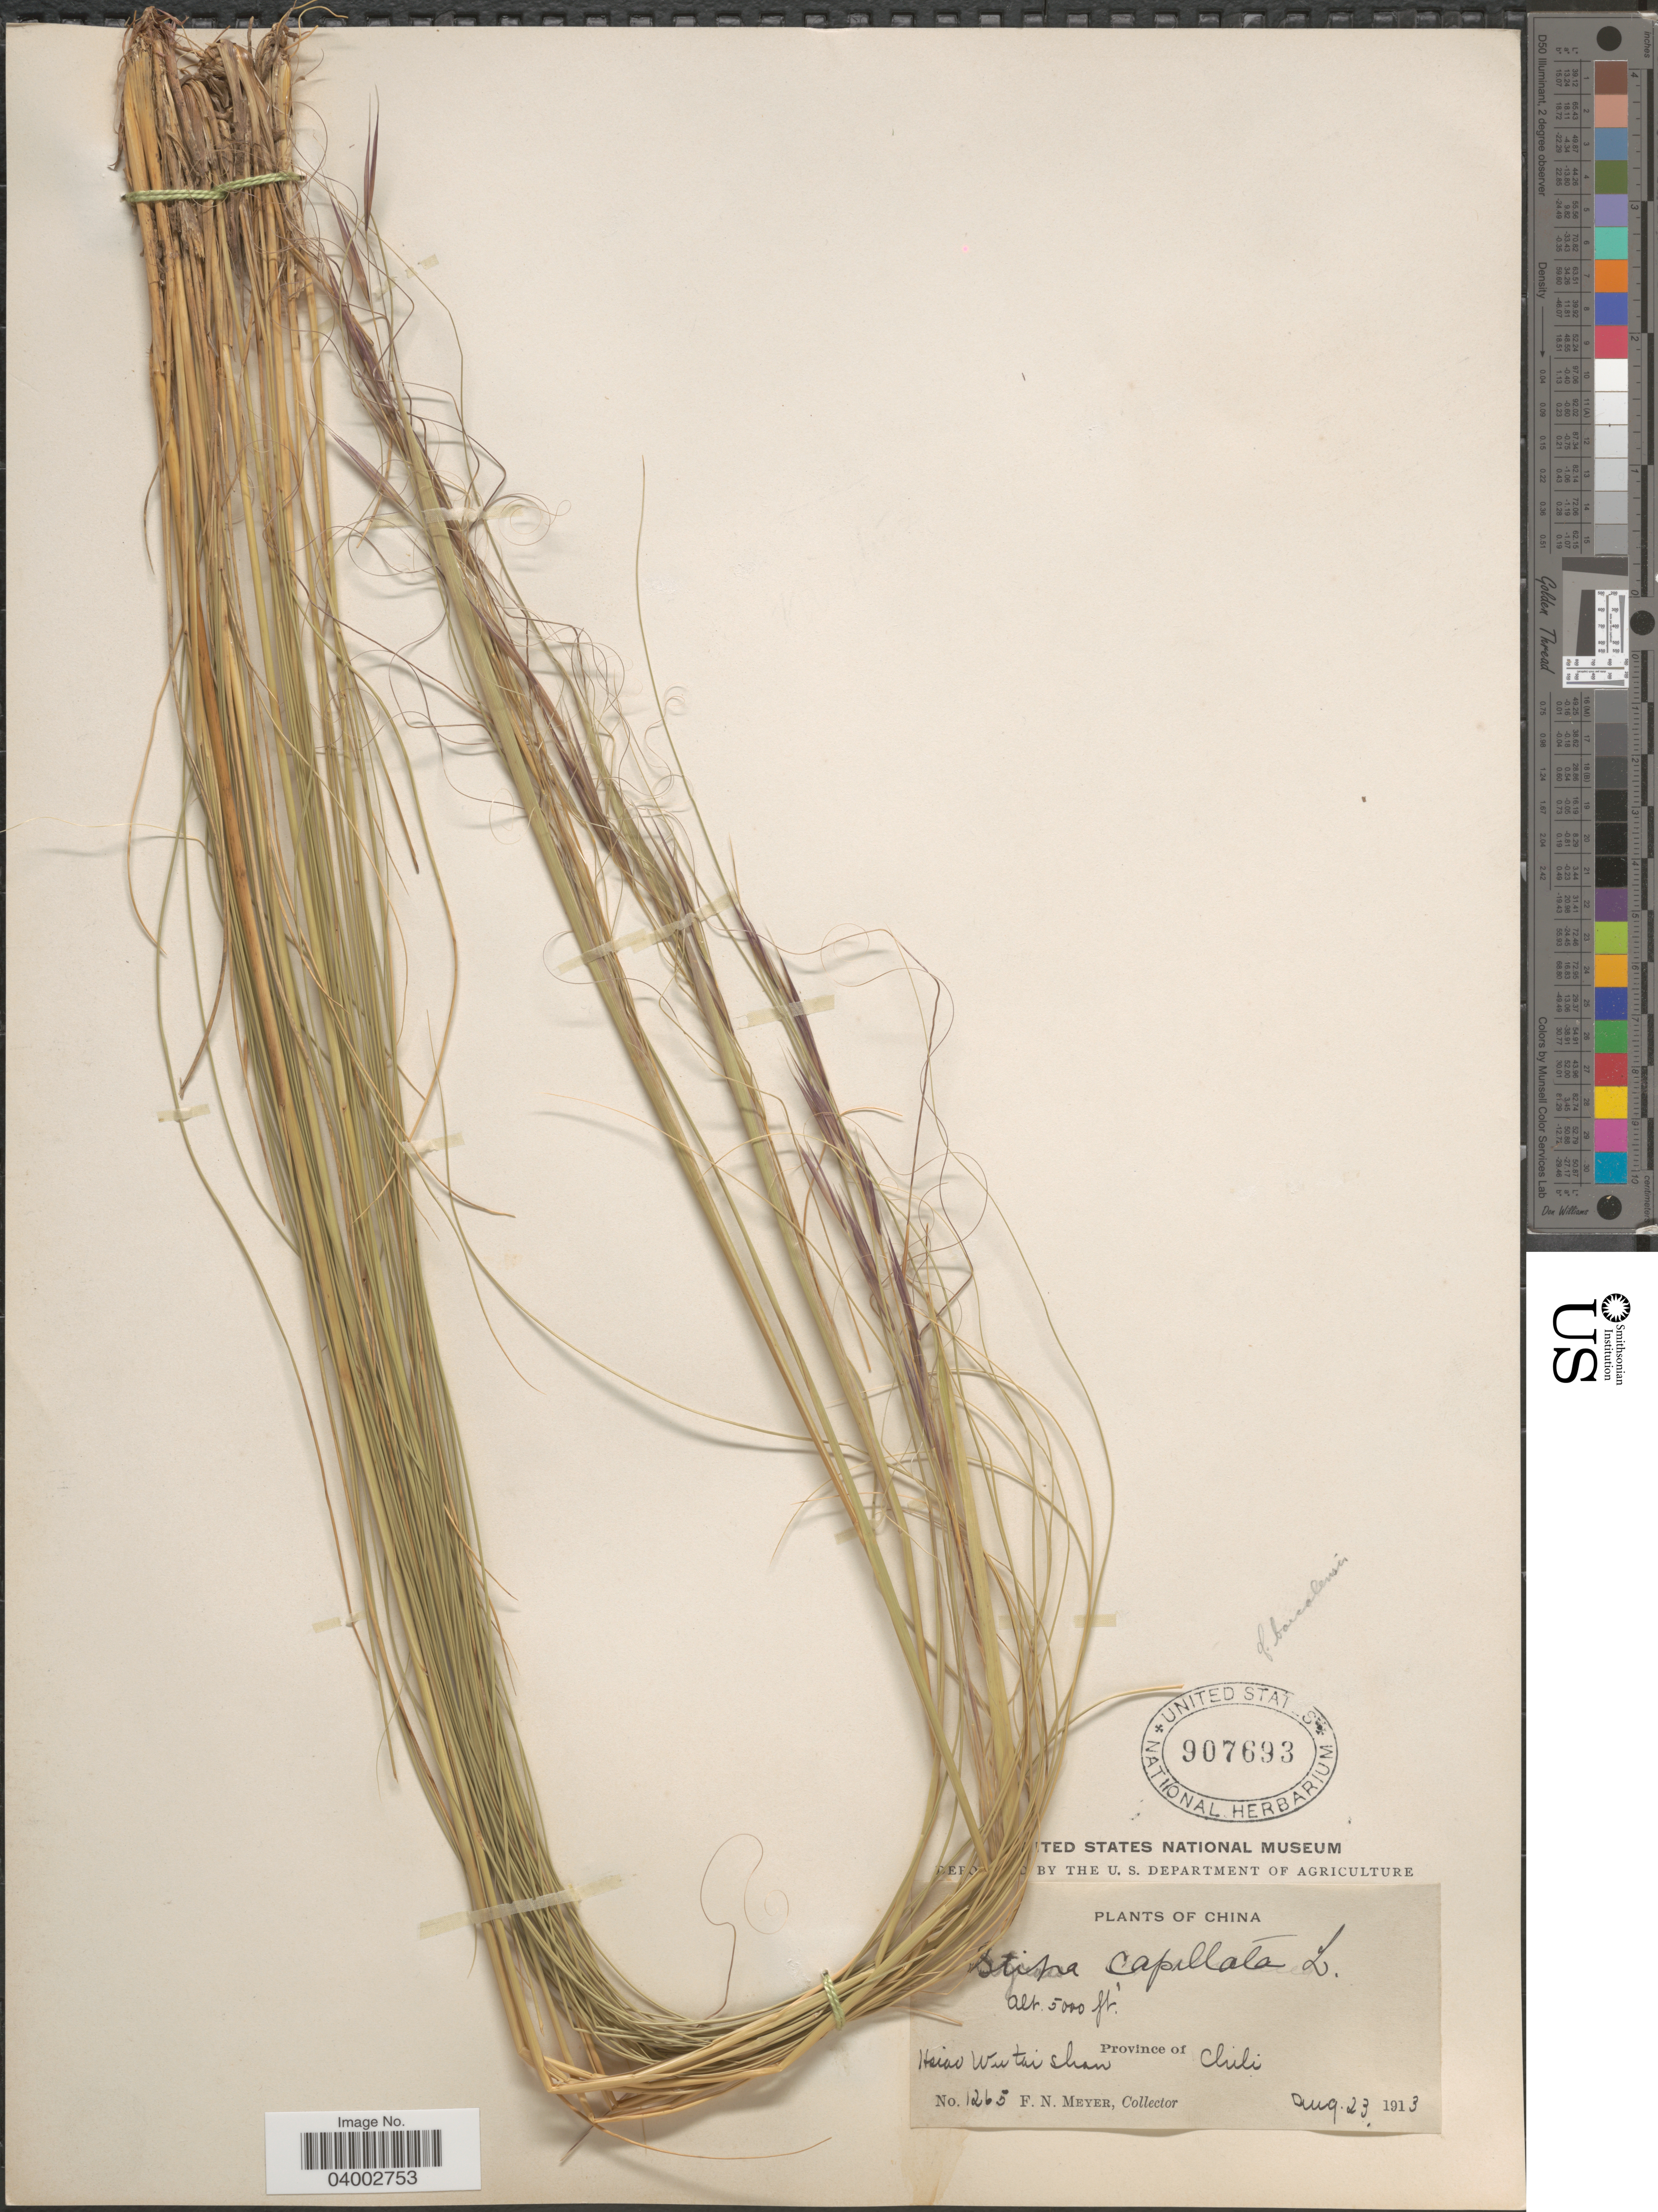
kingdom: Plantae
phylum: Tracheophyta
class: Liliopsida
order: Poales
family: Poaceae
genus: Stipa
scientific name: Stipa capillata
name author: L.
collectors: F. N. Meyer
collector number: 1265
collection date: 1913-08-23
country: China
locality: Hsiao Wu tai Shan. Province of Chili.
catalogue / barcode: US 907693